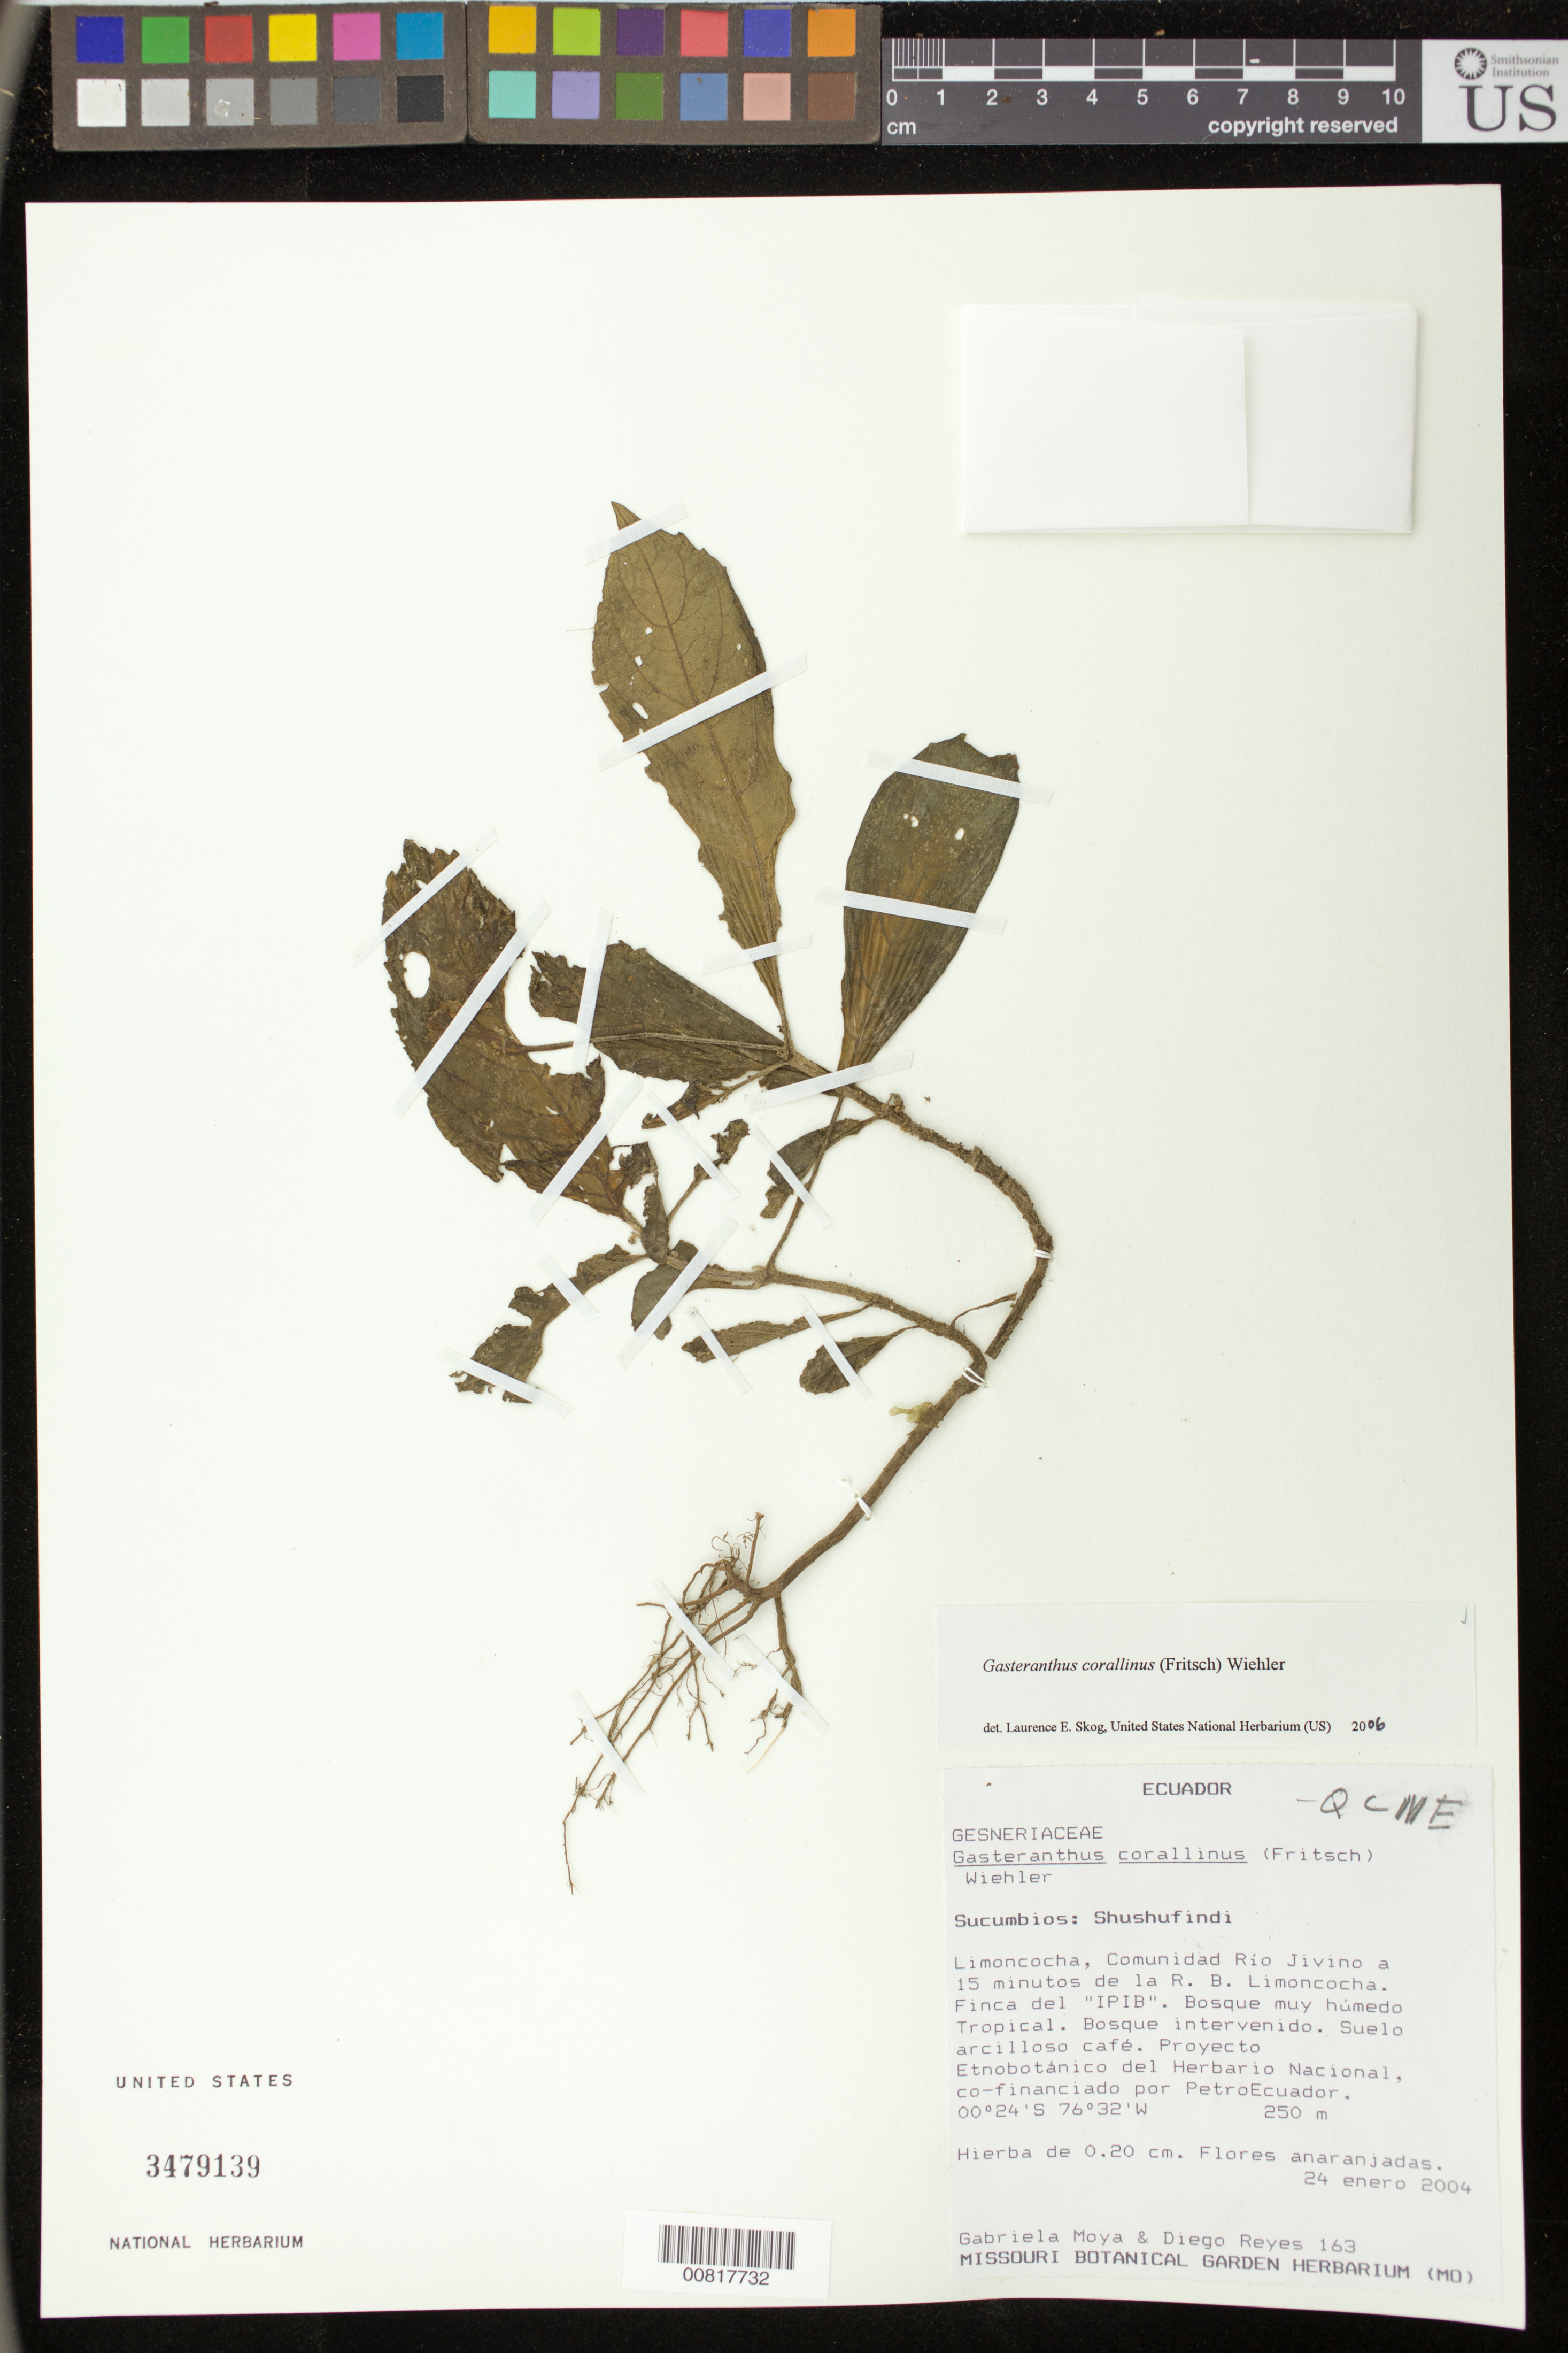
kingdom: Plantae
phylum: Tracheophyta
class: Magnoliopsida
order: Lamiales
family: Gesneriaceae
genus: Gasteranthus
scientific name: Gasteranthus corallinus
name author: (Fritsch) Wiehler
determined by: Skog, Laurence E.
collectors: G. Moya & D. Reyes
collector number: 163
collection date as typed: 24 Jan 2004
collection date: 2004-01-24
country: Ecuador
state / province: Sucumbíos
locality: Sucumbios: Shushufindi. Limoncocha, comunidad Rio jivino a 15 minutes de la R.B. Limoncocha. Finca del "IPIB".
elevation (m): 250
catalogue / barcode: US 3479139